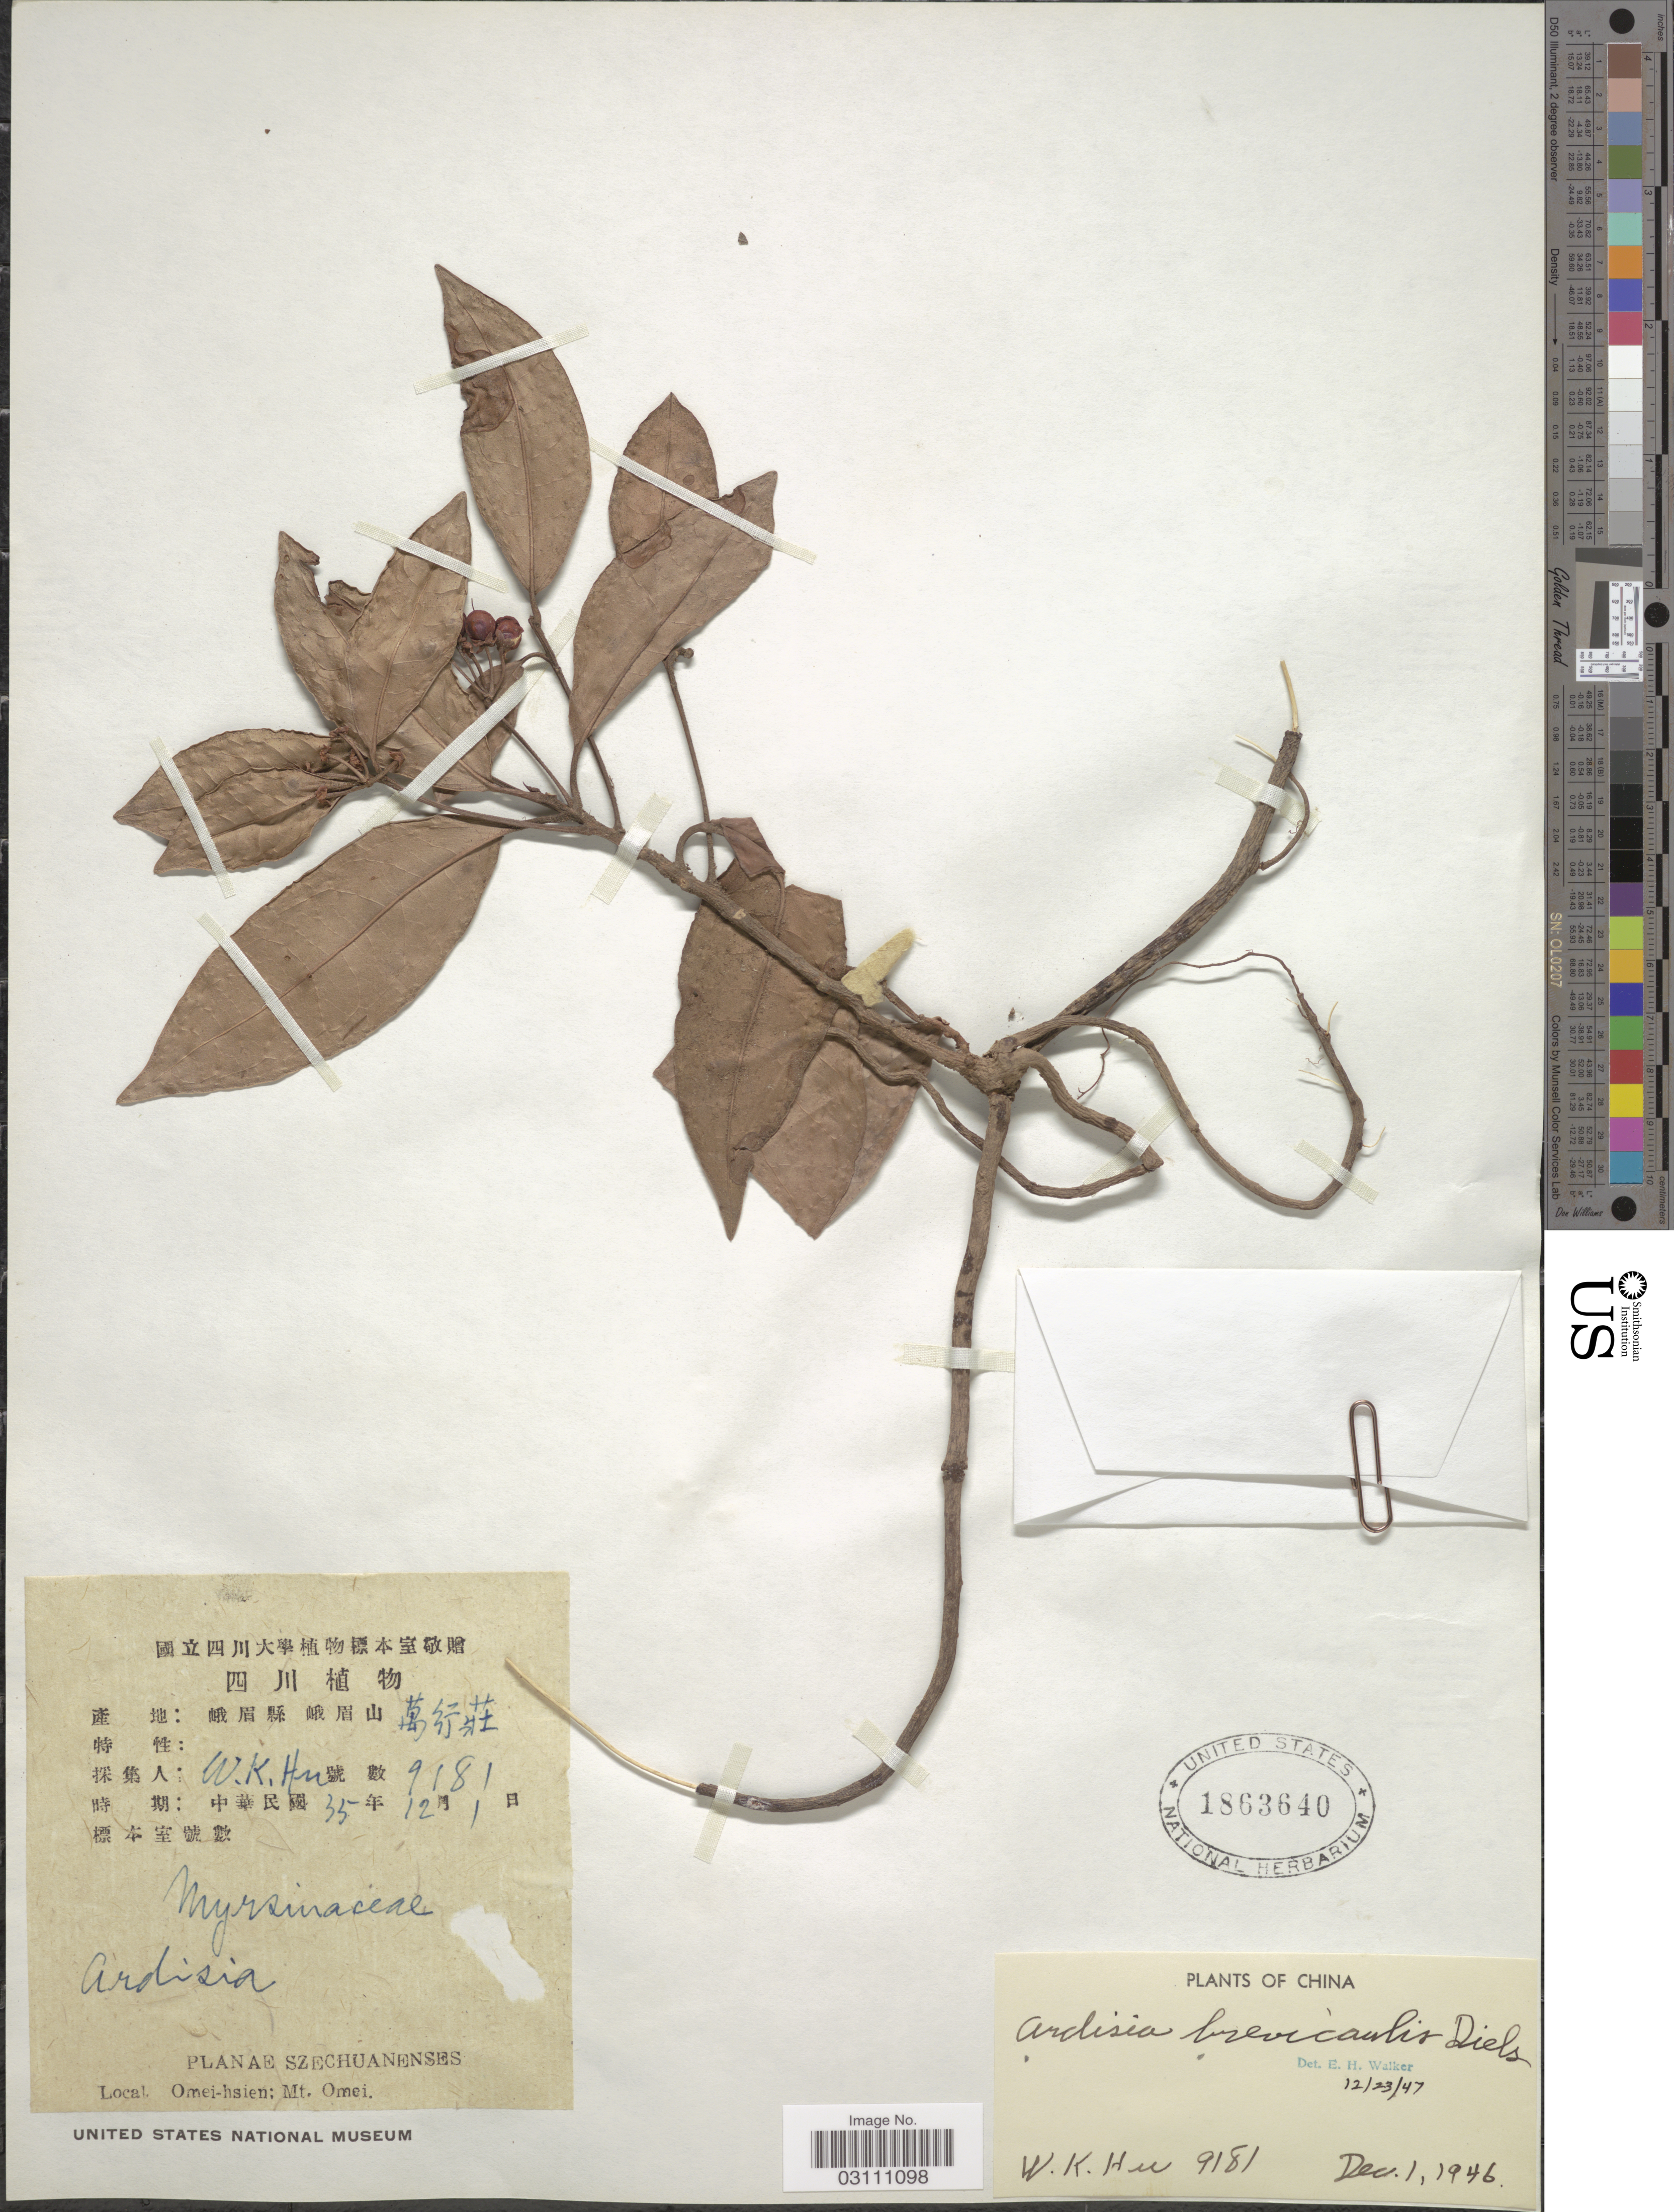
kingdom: Plantae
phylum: Tracheophyta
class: Magnoliopsida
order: Ericales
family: Primulaceae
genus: Ardisia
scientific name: Ardisia brevicaulis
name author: Diels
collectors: W. K. Hu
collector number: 9181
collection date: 1946-12-01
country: China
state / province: Sichuan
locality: Szechuanenses. Omei-hsien: Mt. Omei.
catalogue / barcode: US 1863640